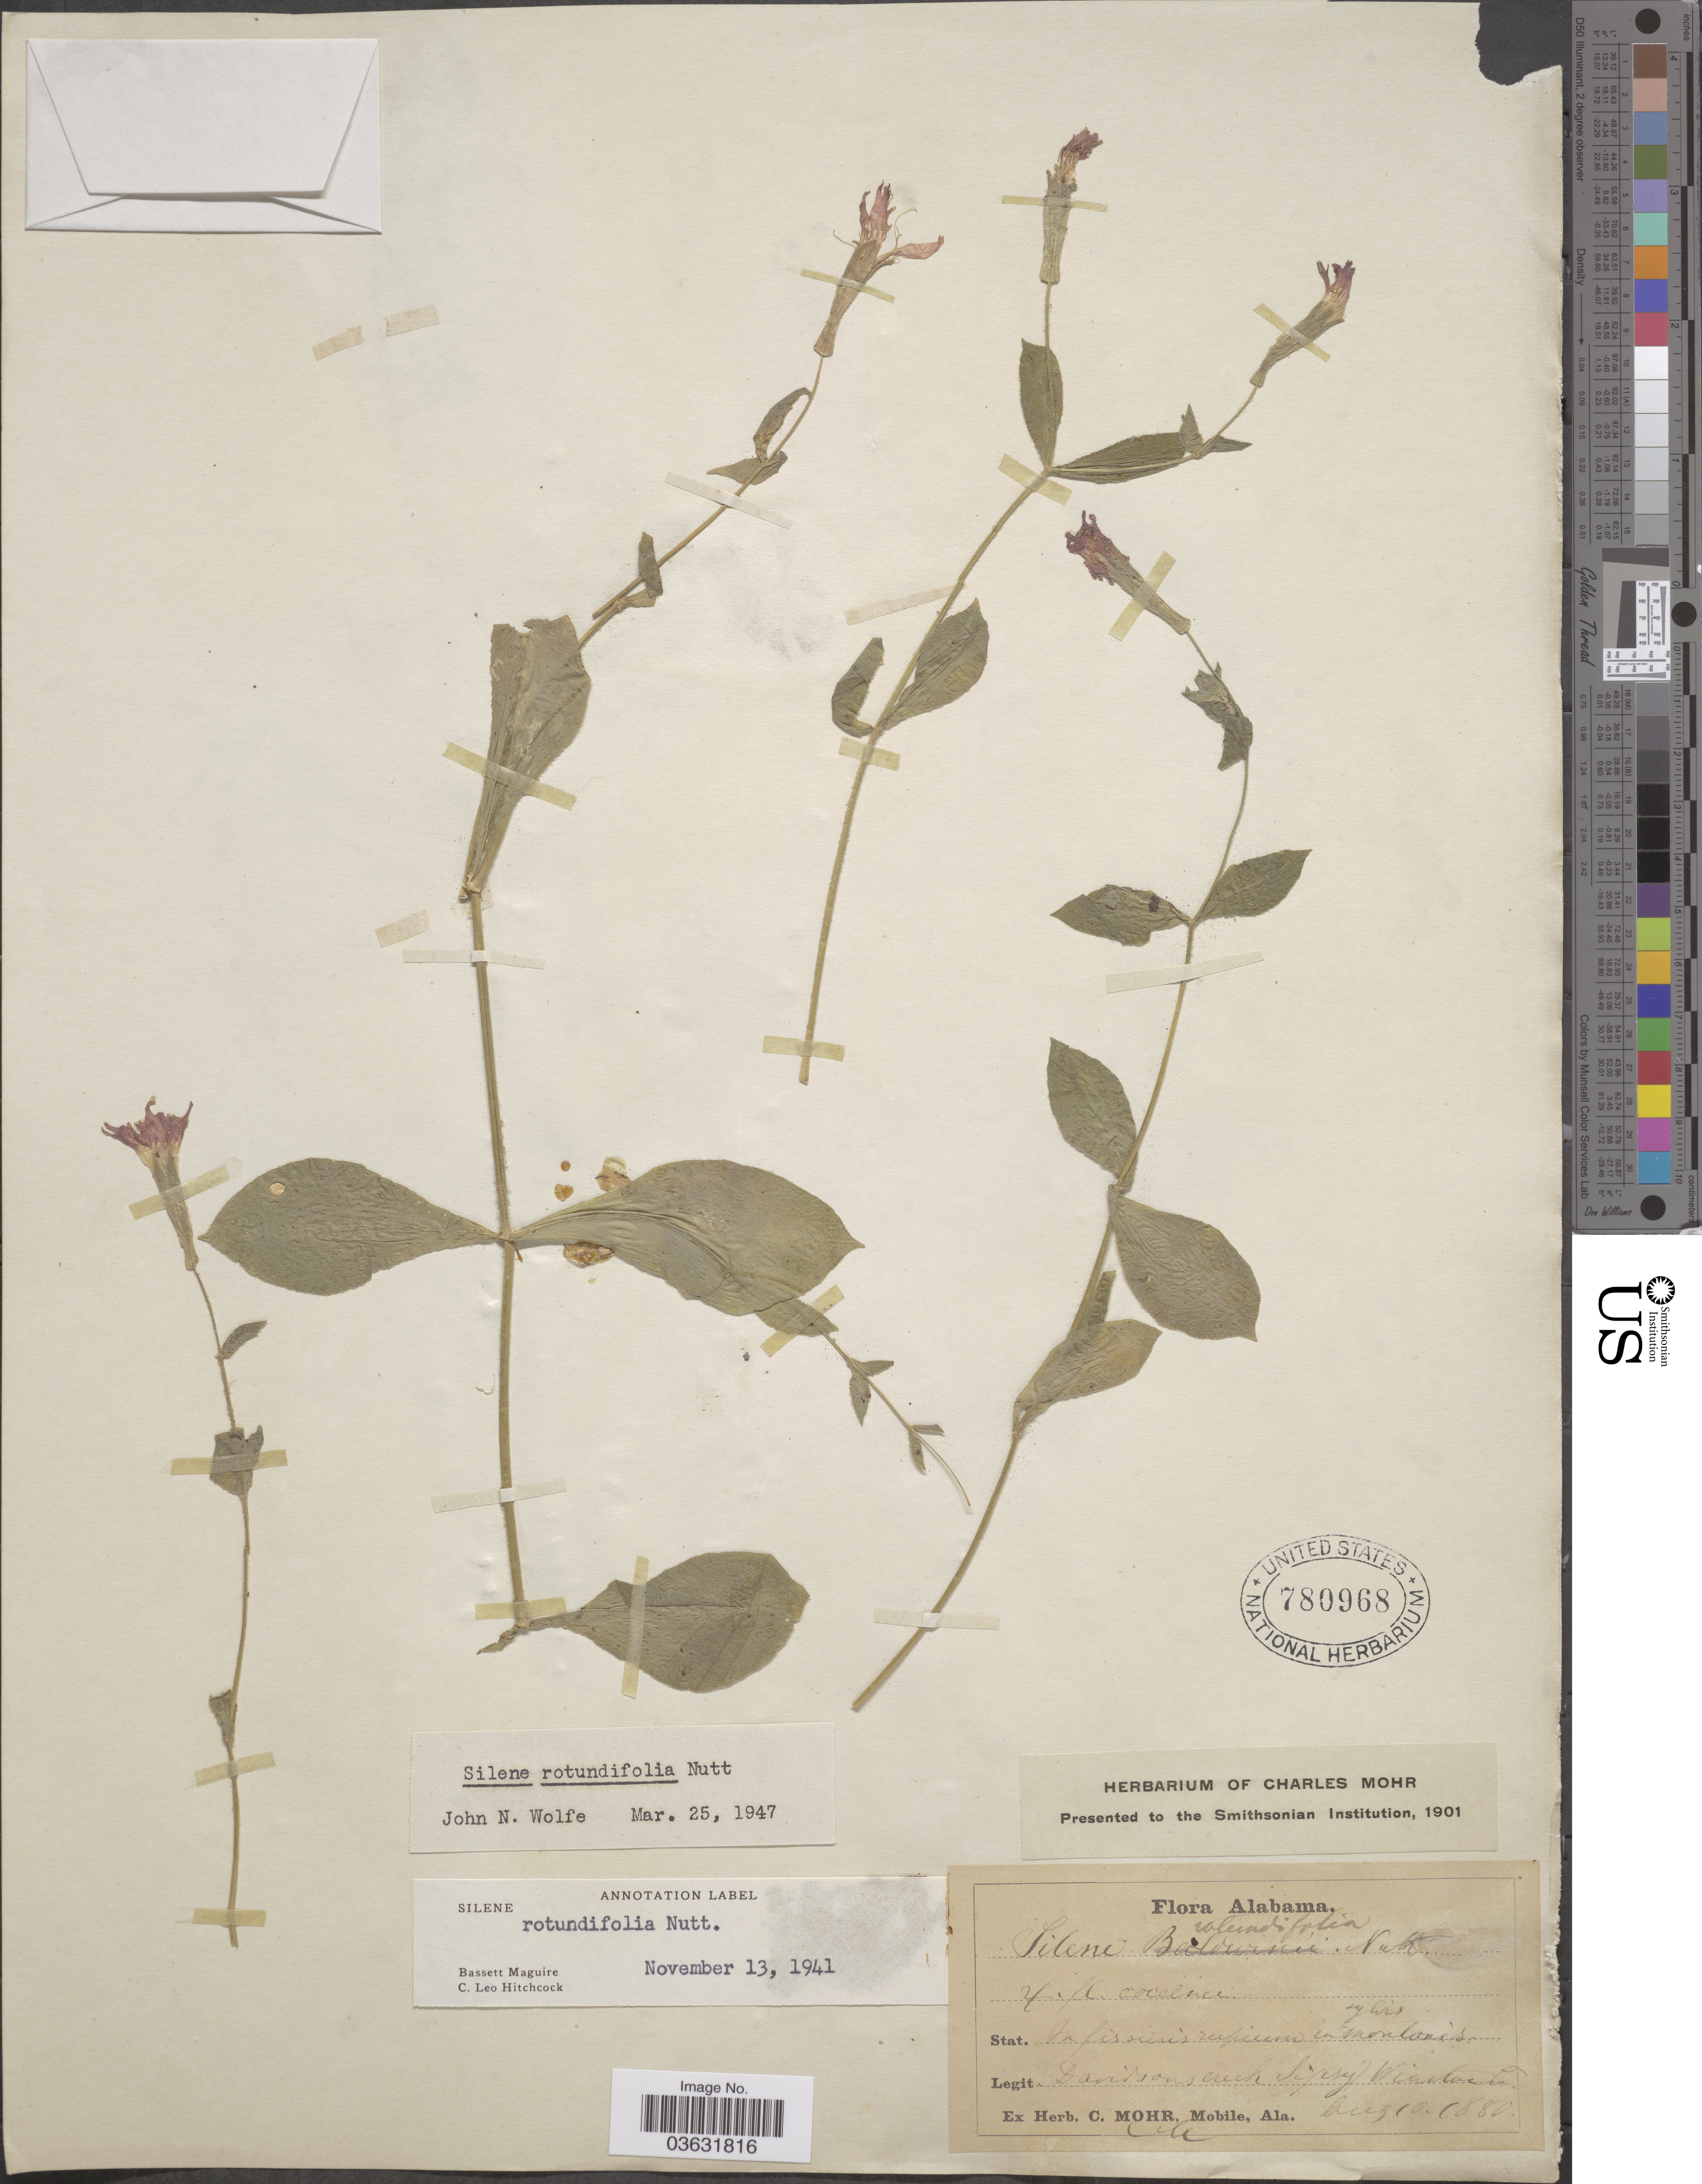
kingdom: Plantae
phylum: Tracheophyta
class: Magnoliopsida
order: Caryophyllales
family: Caryophyllaceae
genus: Silene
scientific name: Silene rotundifolia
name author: Nutt.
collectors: Mohr, C. T. (herbarium)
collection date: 1880-08-10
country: United States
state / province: Alabama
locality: Davidsons Creek (Gipsy) Winston Co.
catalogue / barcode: US 780968